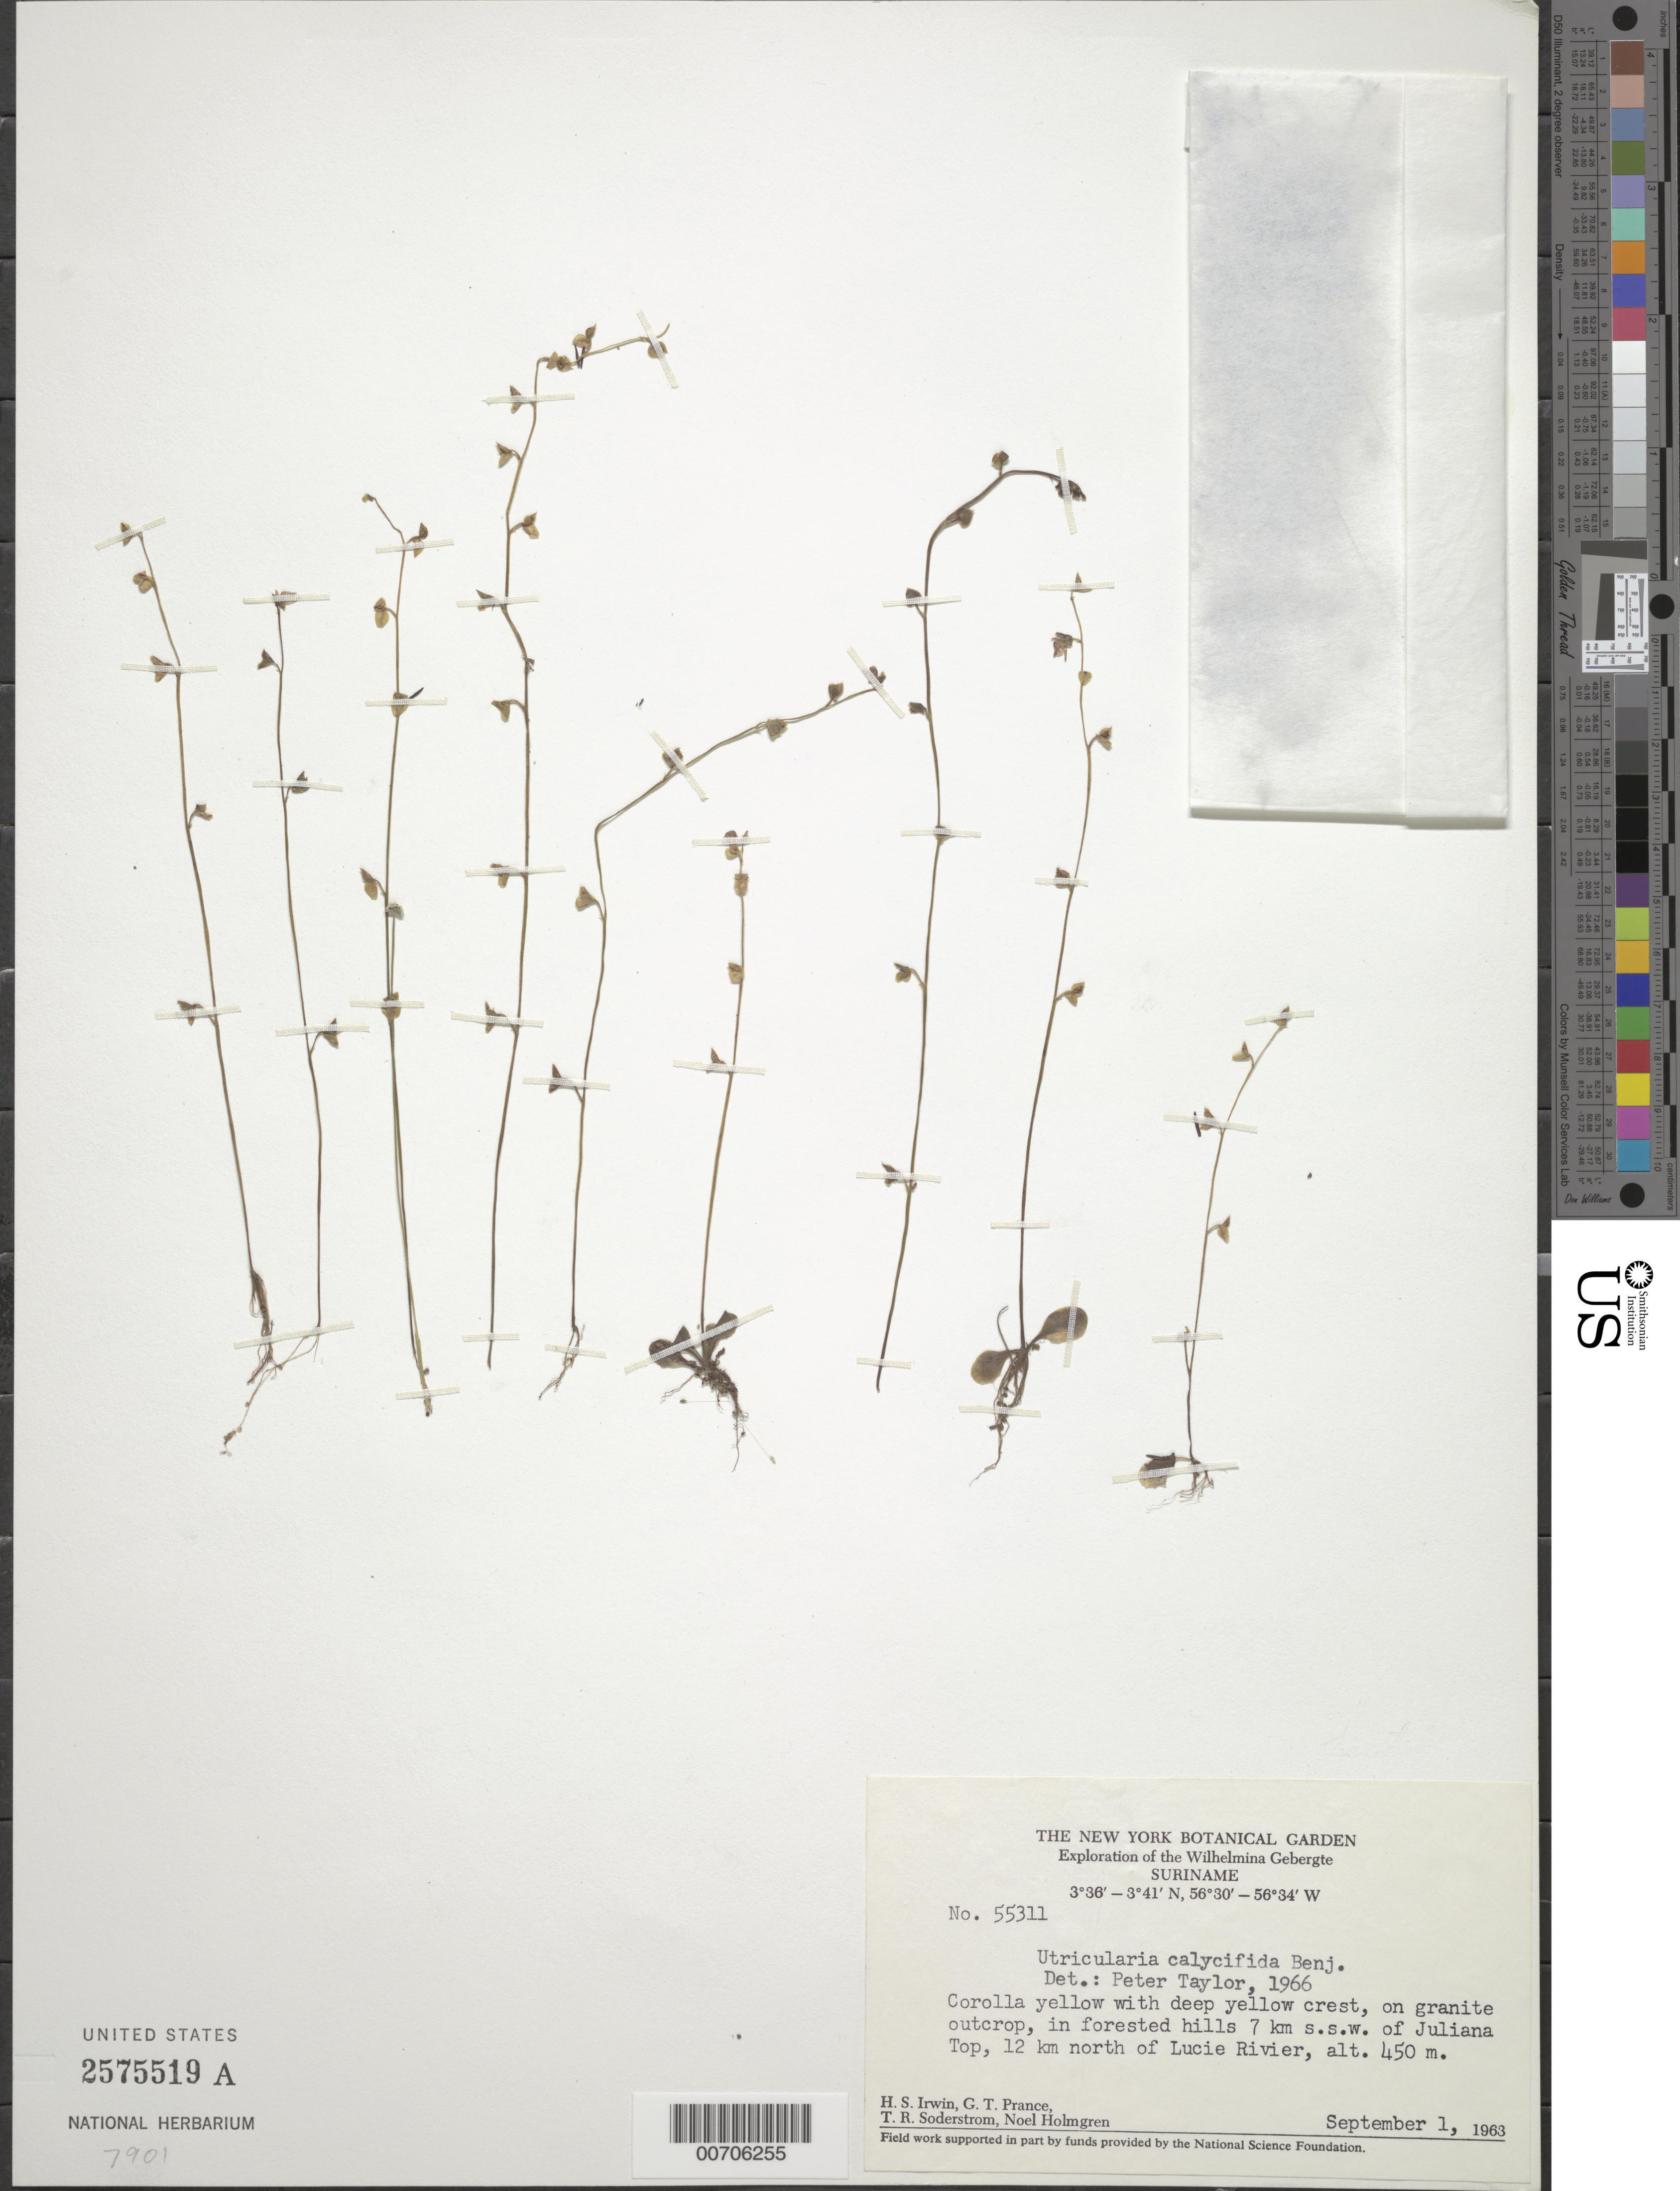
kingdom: Plantae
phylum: Tracheophyta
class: Magnoliopsida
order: Lamiales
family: Lentibulariaceae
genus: Utricularia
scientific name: Utricularia calycifida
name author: Benj.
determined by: Taylor, P.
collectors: H. Irwin, G. T. Prance, T. R. Soderstrom & N. H. Holmgren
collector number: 55311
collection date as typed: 1-Sep-63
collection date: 1963-09-01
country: Suriname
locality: Juliana Top, 7 km SSW of, 12 km N of Lucie R., Wilhelmina Gebergte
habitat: On granite outcrop, in forested hills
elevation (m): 450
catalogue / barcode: US 2575519A